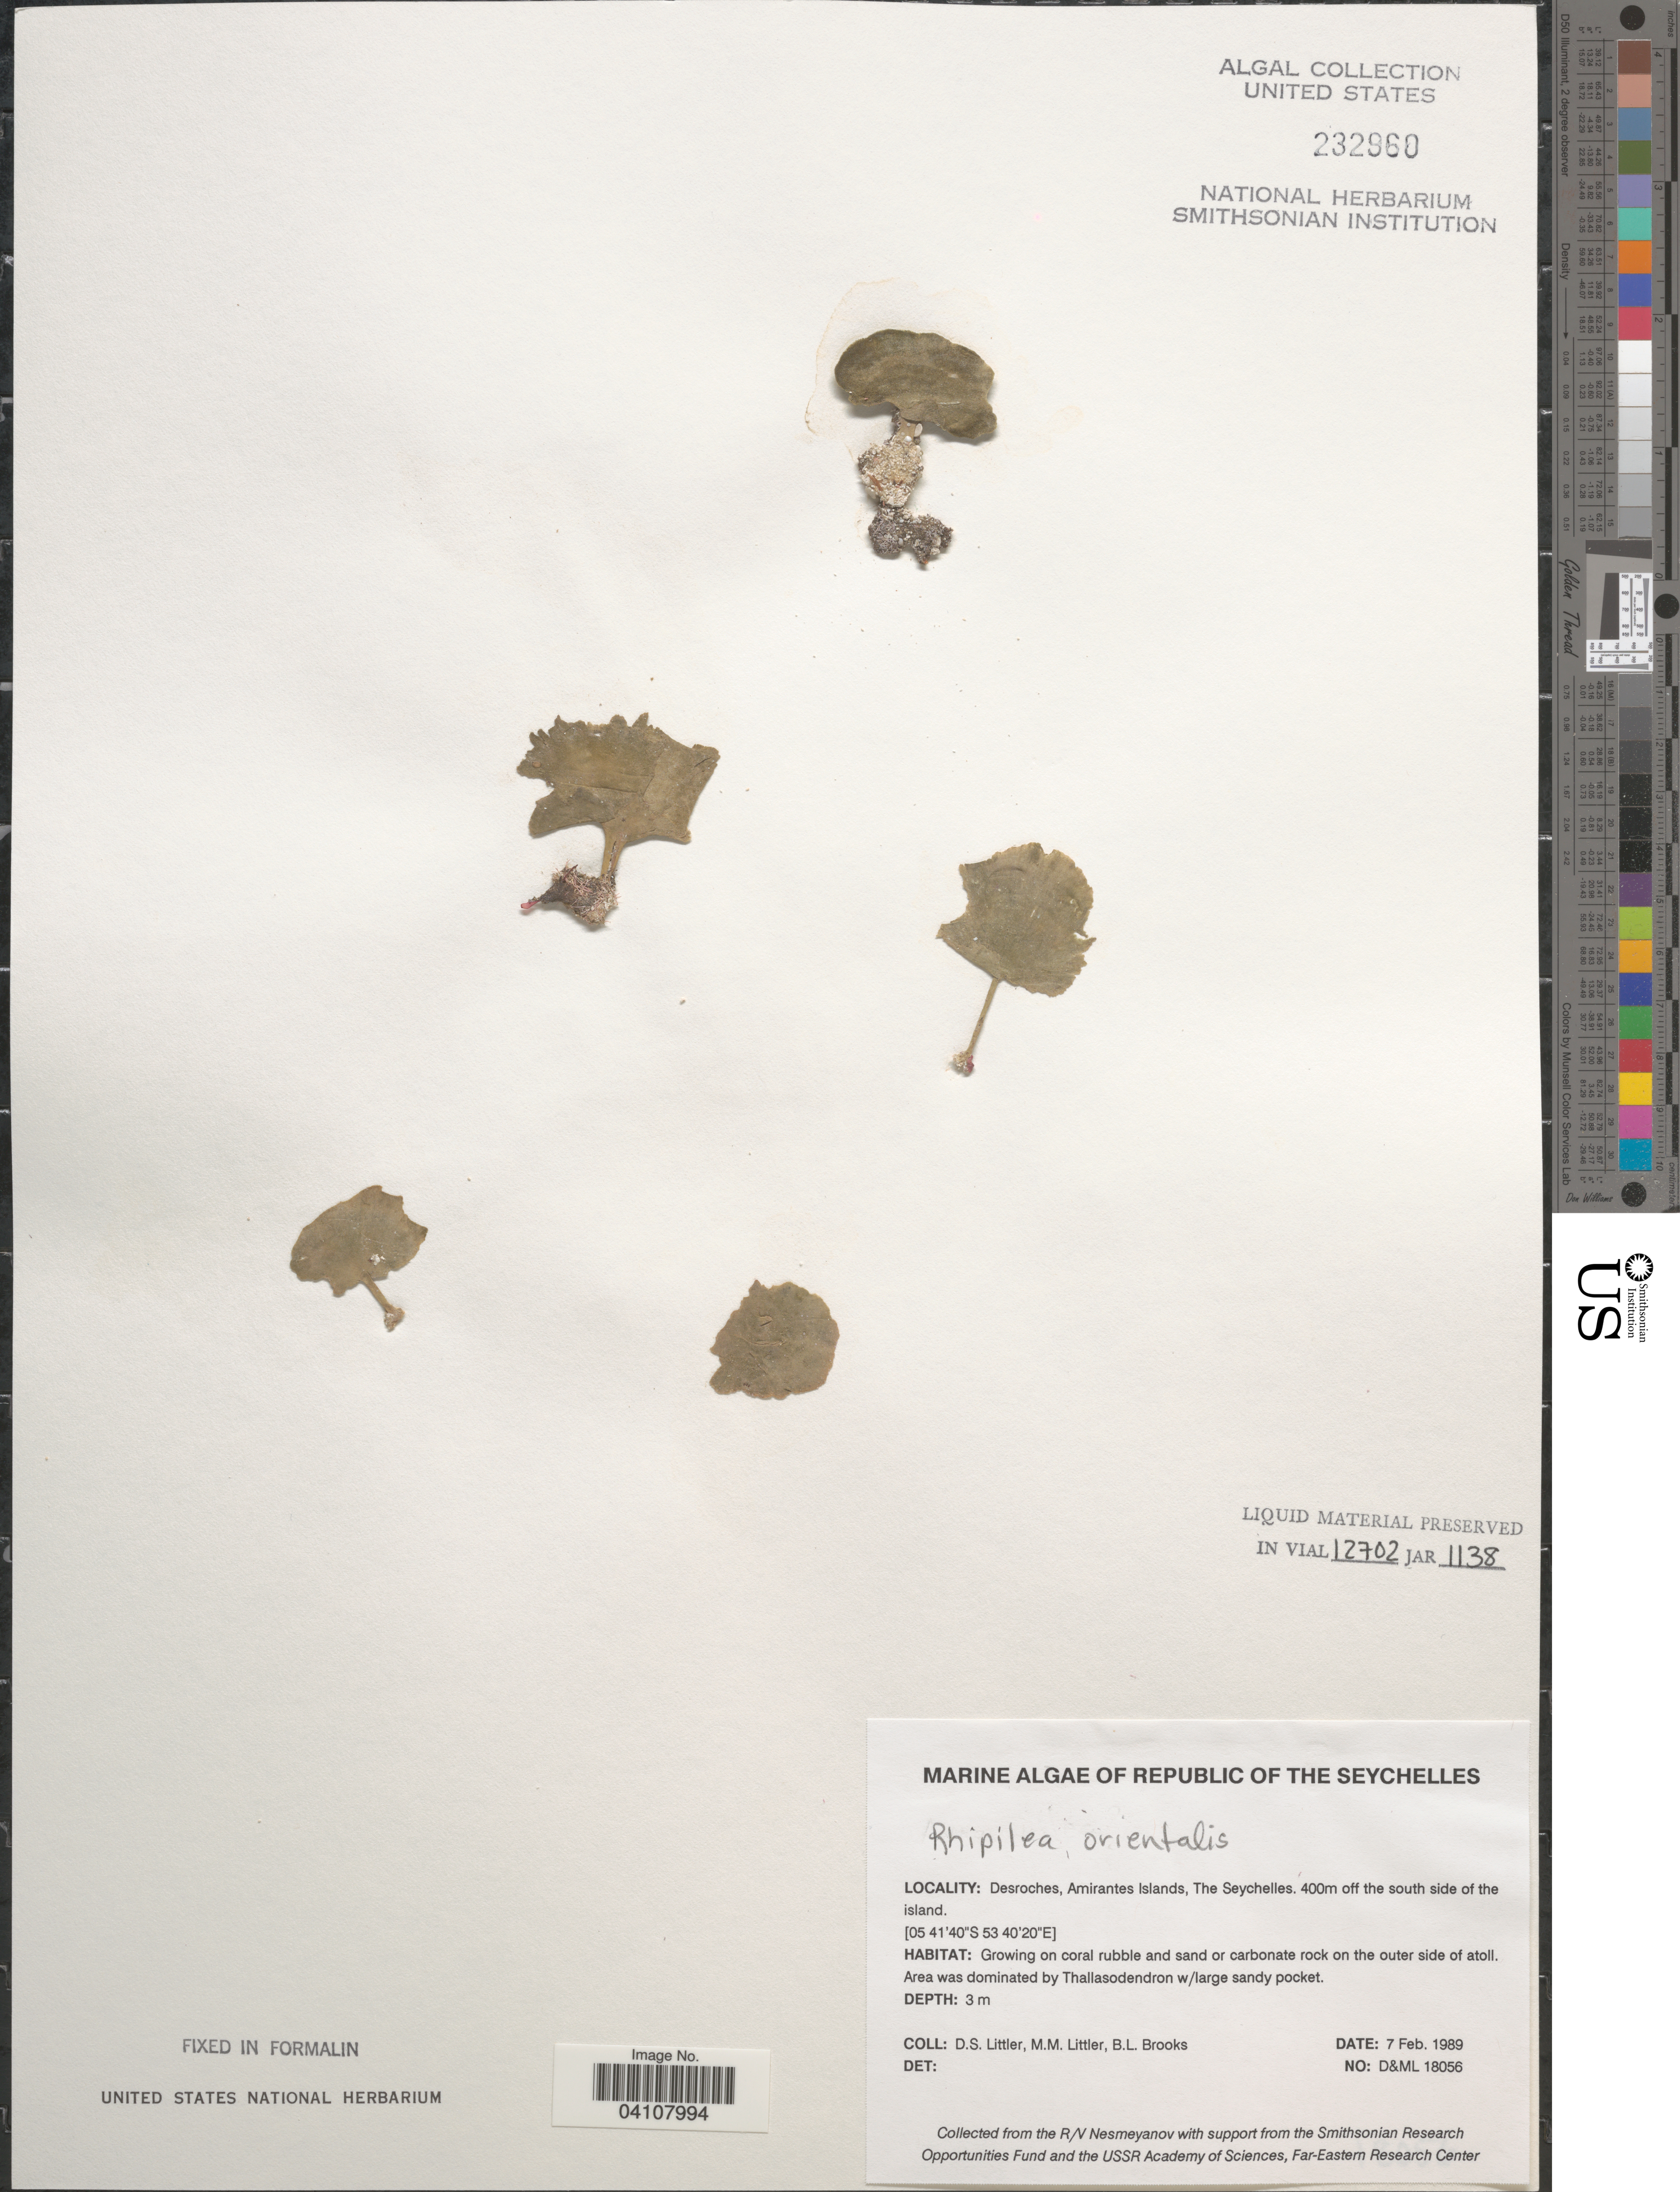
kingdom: Plantae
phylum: Chlorophyta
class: Ulvophyceae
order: Bryopsidales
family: Halimedaceae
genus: Kraftalia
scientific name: Kraftalia orientalis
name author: (A. Gepp & E. Gepp) Lagourgue & Payri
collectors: D. S. Littler & B. Brooks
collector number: D&ML18056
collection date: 1989-02-07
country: Seychelles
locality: Republic of the Seychelles. Desroches, Amirantes Islands. 400m off the south side of the island.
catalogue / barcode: US 232960